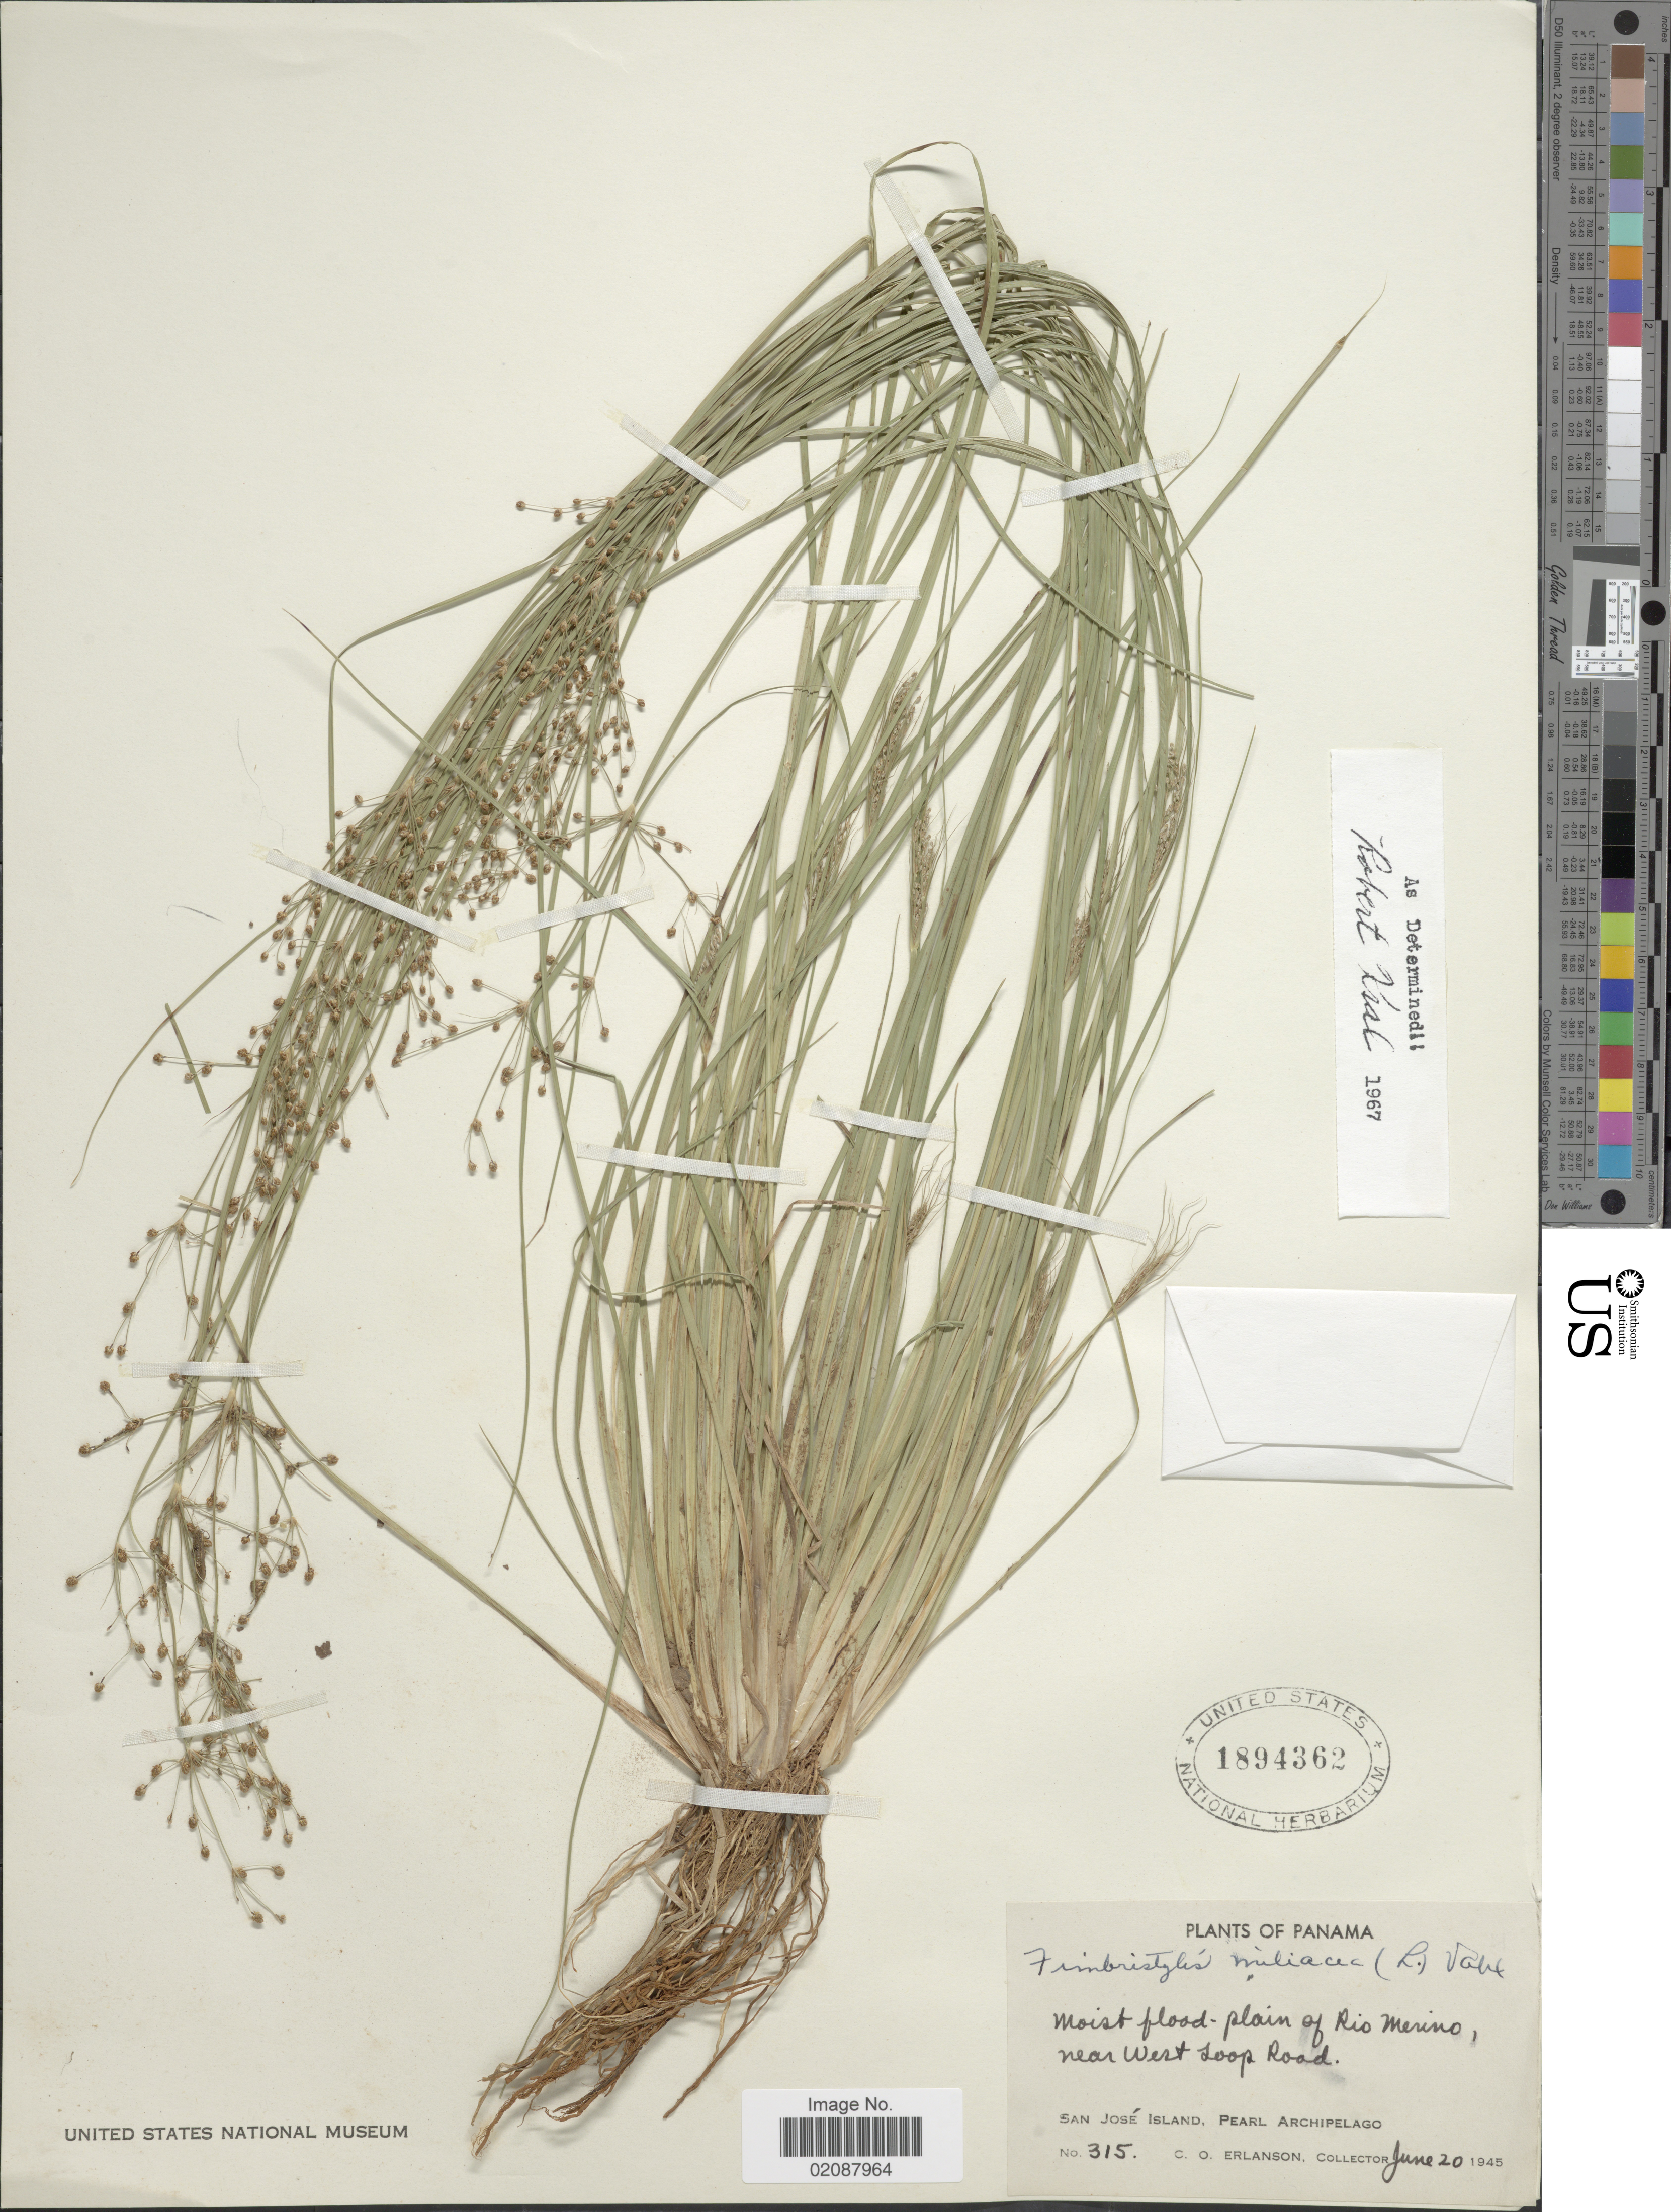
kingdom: Plantae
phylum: Tracheophyta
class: Liliopsida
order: Poales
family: Cyperaceae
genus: Fimbristylis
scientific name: Fimbristylis littoralis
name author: Gaudich.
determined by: Strong, M. T., (US), Smithsonian Institution - National Museum of Natural History (UNITED STATES)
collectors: C. O. Erlanson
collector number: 315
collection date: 1945-06-20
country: Panama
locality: Moist flood-plain of Rio Merino, near West Soop Road. San Jose Island, Pearl Archipelago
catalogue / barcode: US 1894362